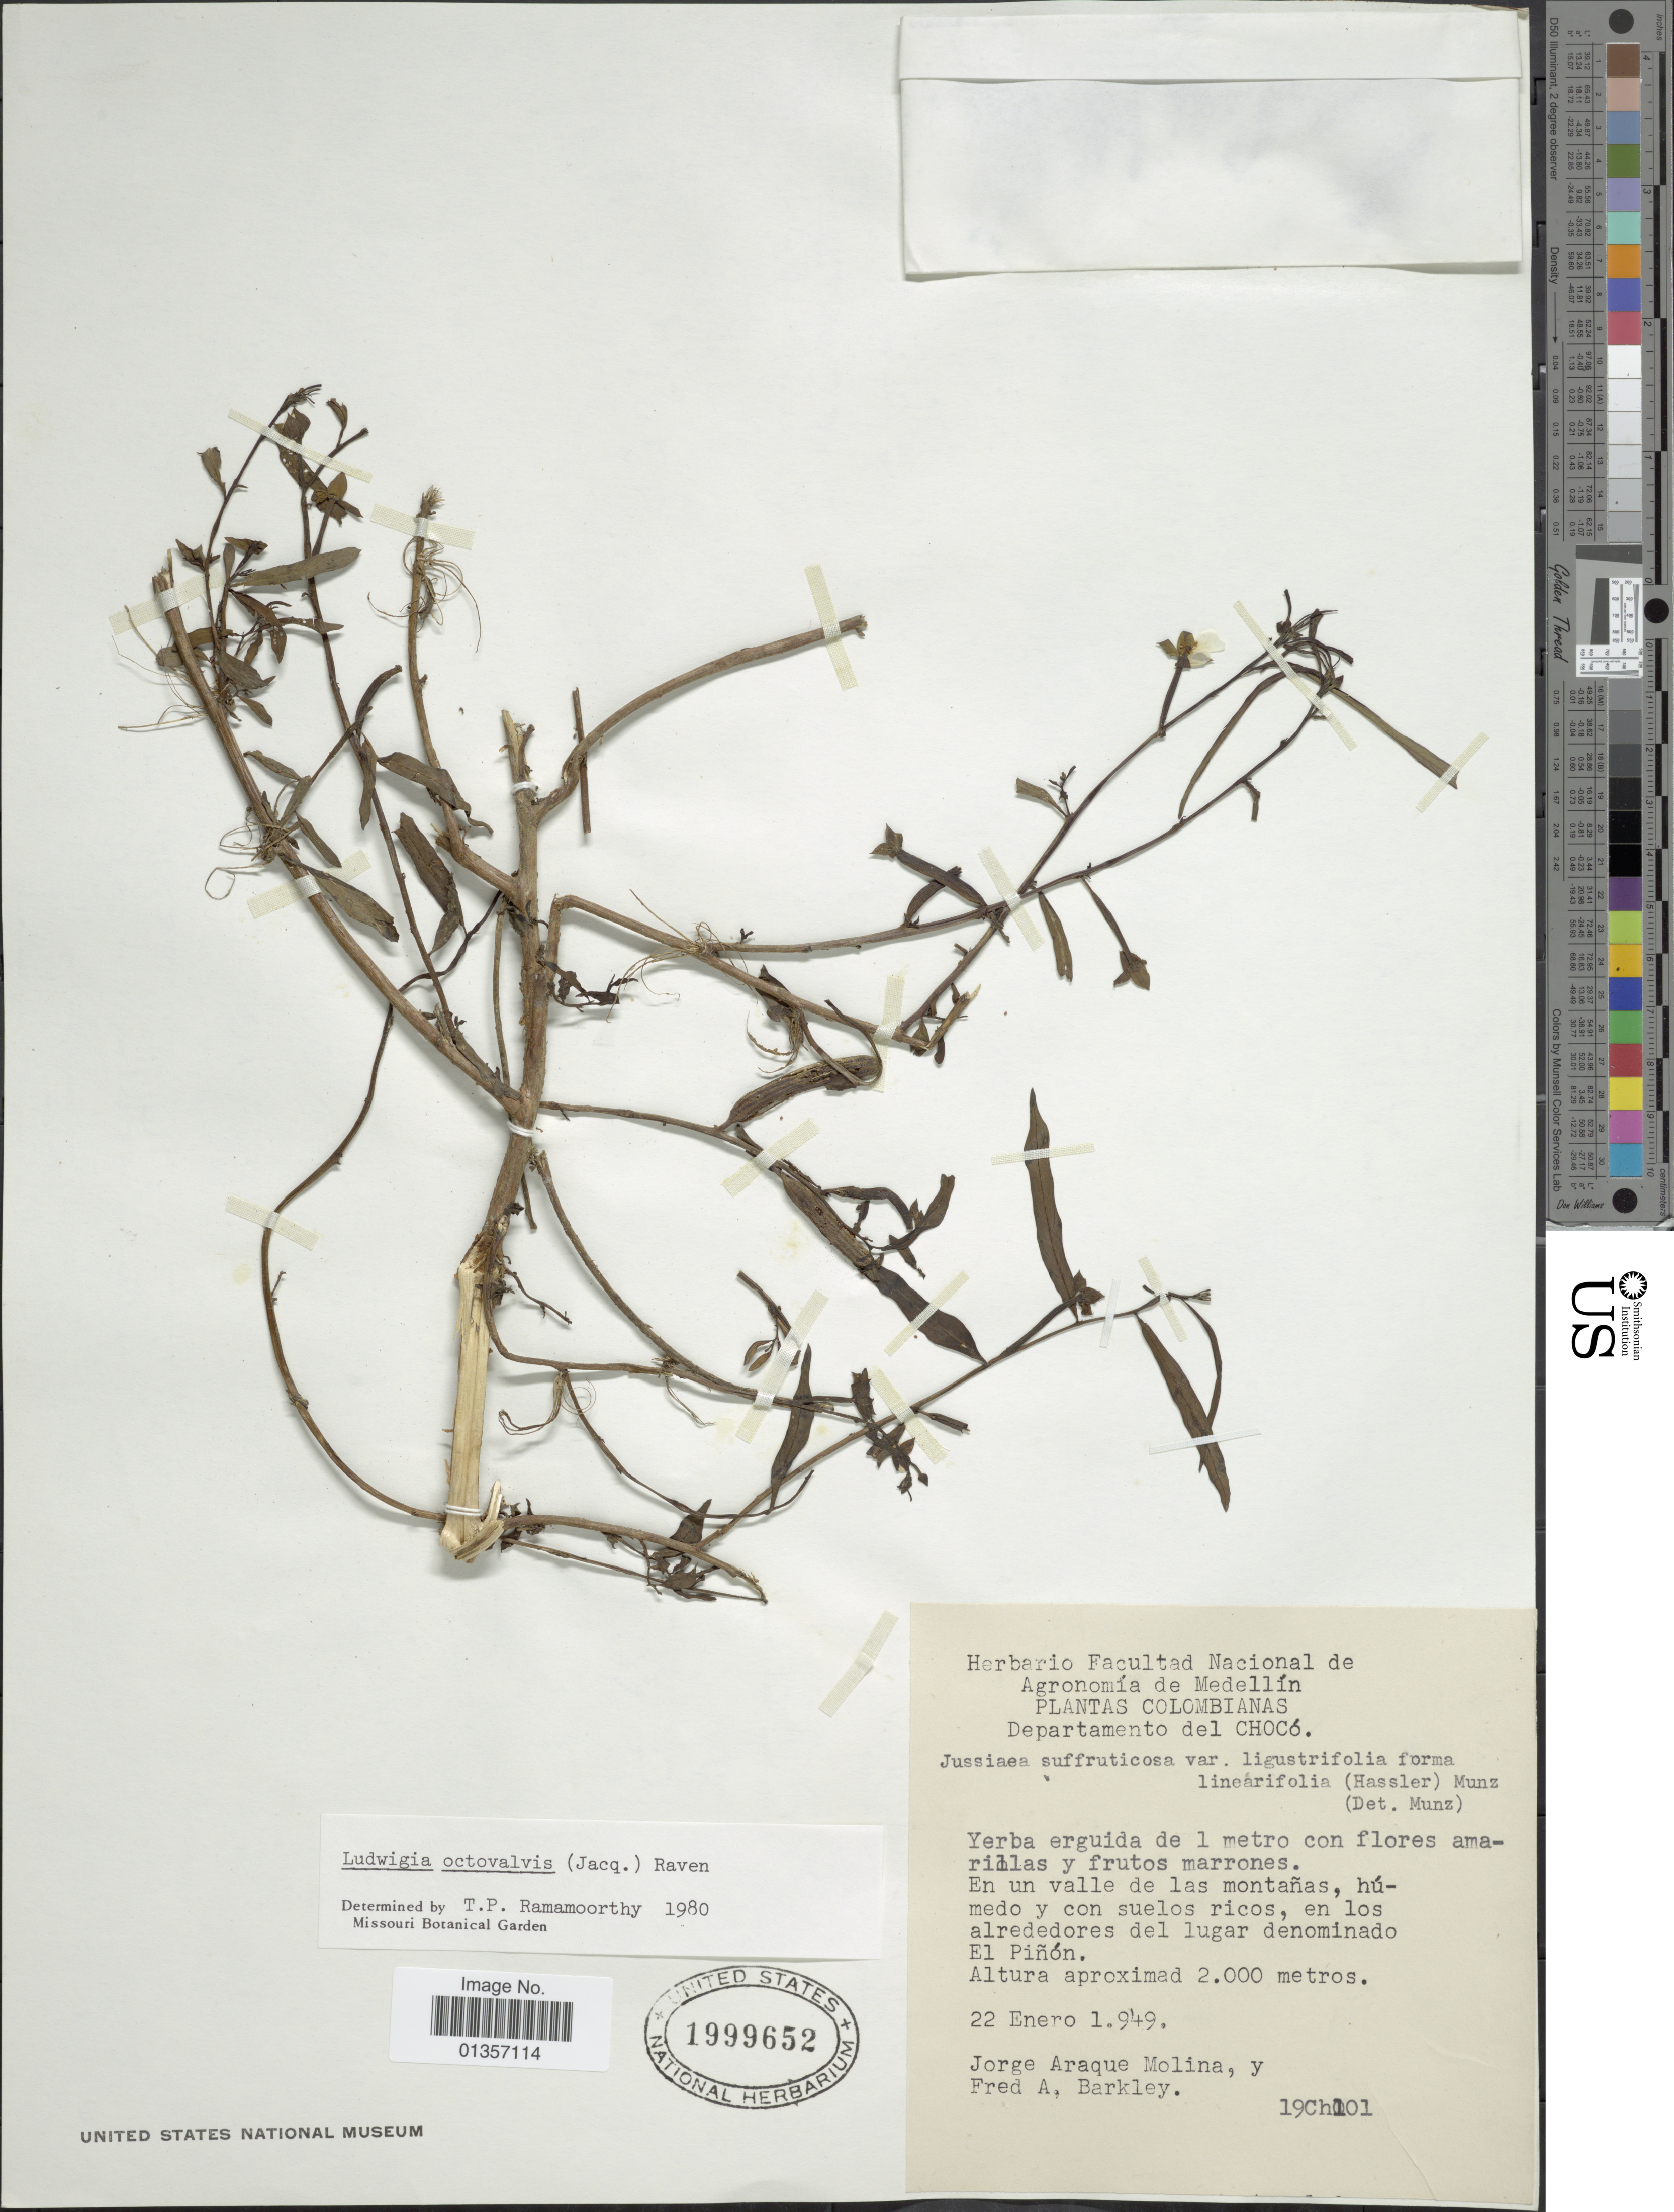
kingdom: Plantae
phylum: Tracheophyta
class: Magnoliopsida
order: Myrtales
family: Onagraceae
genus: Ludwigia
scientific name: Ludwigia octovalvis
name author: (Jacq.) P.H. Raven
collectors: J. A. Molina & F. A. Barkley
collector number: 19Ch101*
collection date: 1949-01-22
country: Colombia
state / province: Chocó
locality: Em im valle de las montañas, húmedo y con suelos ricos, en los alrededores del lugar denominado El Piñon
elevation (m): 2000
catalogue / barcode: US 1999652